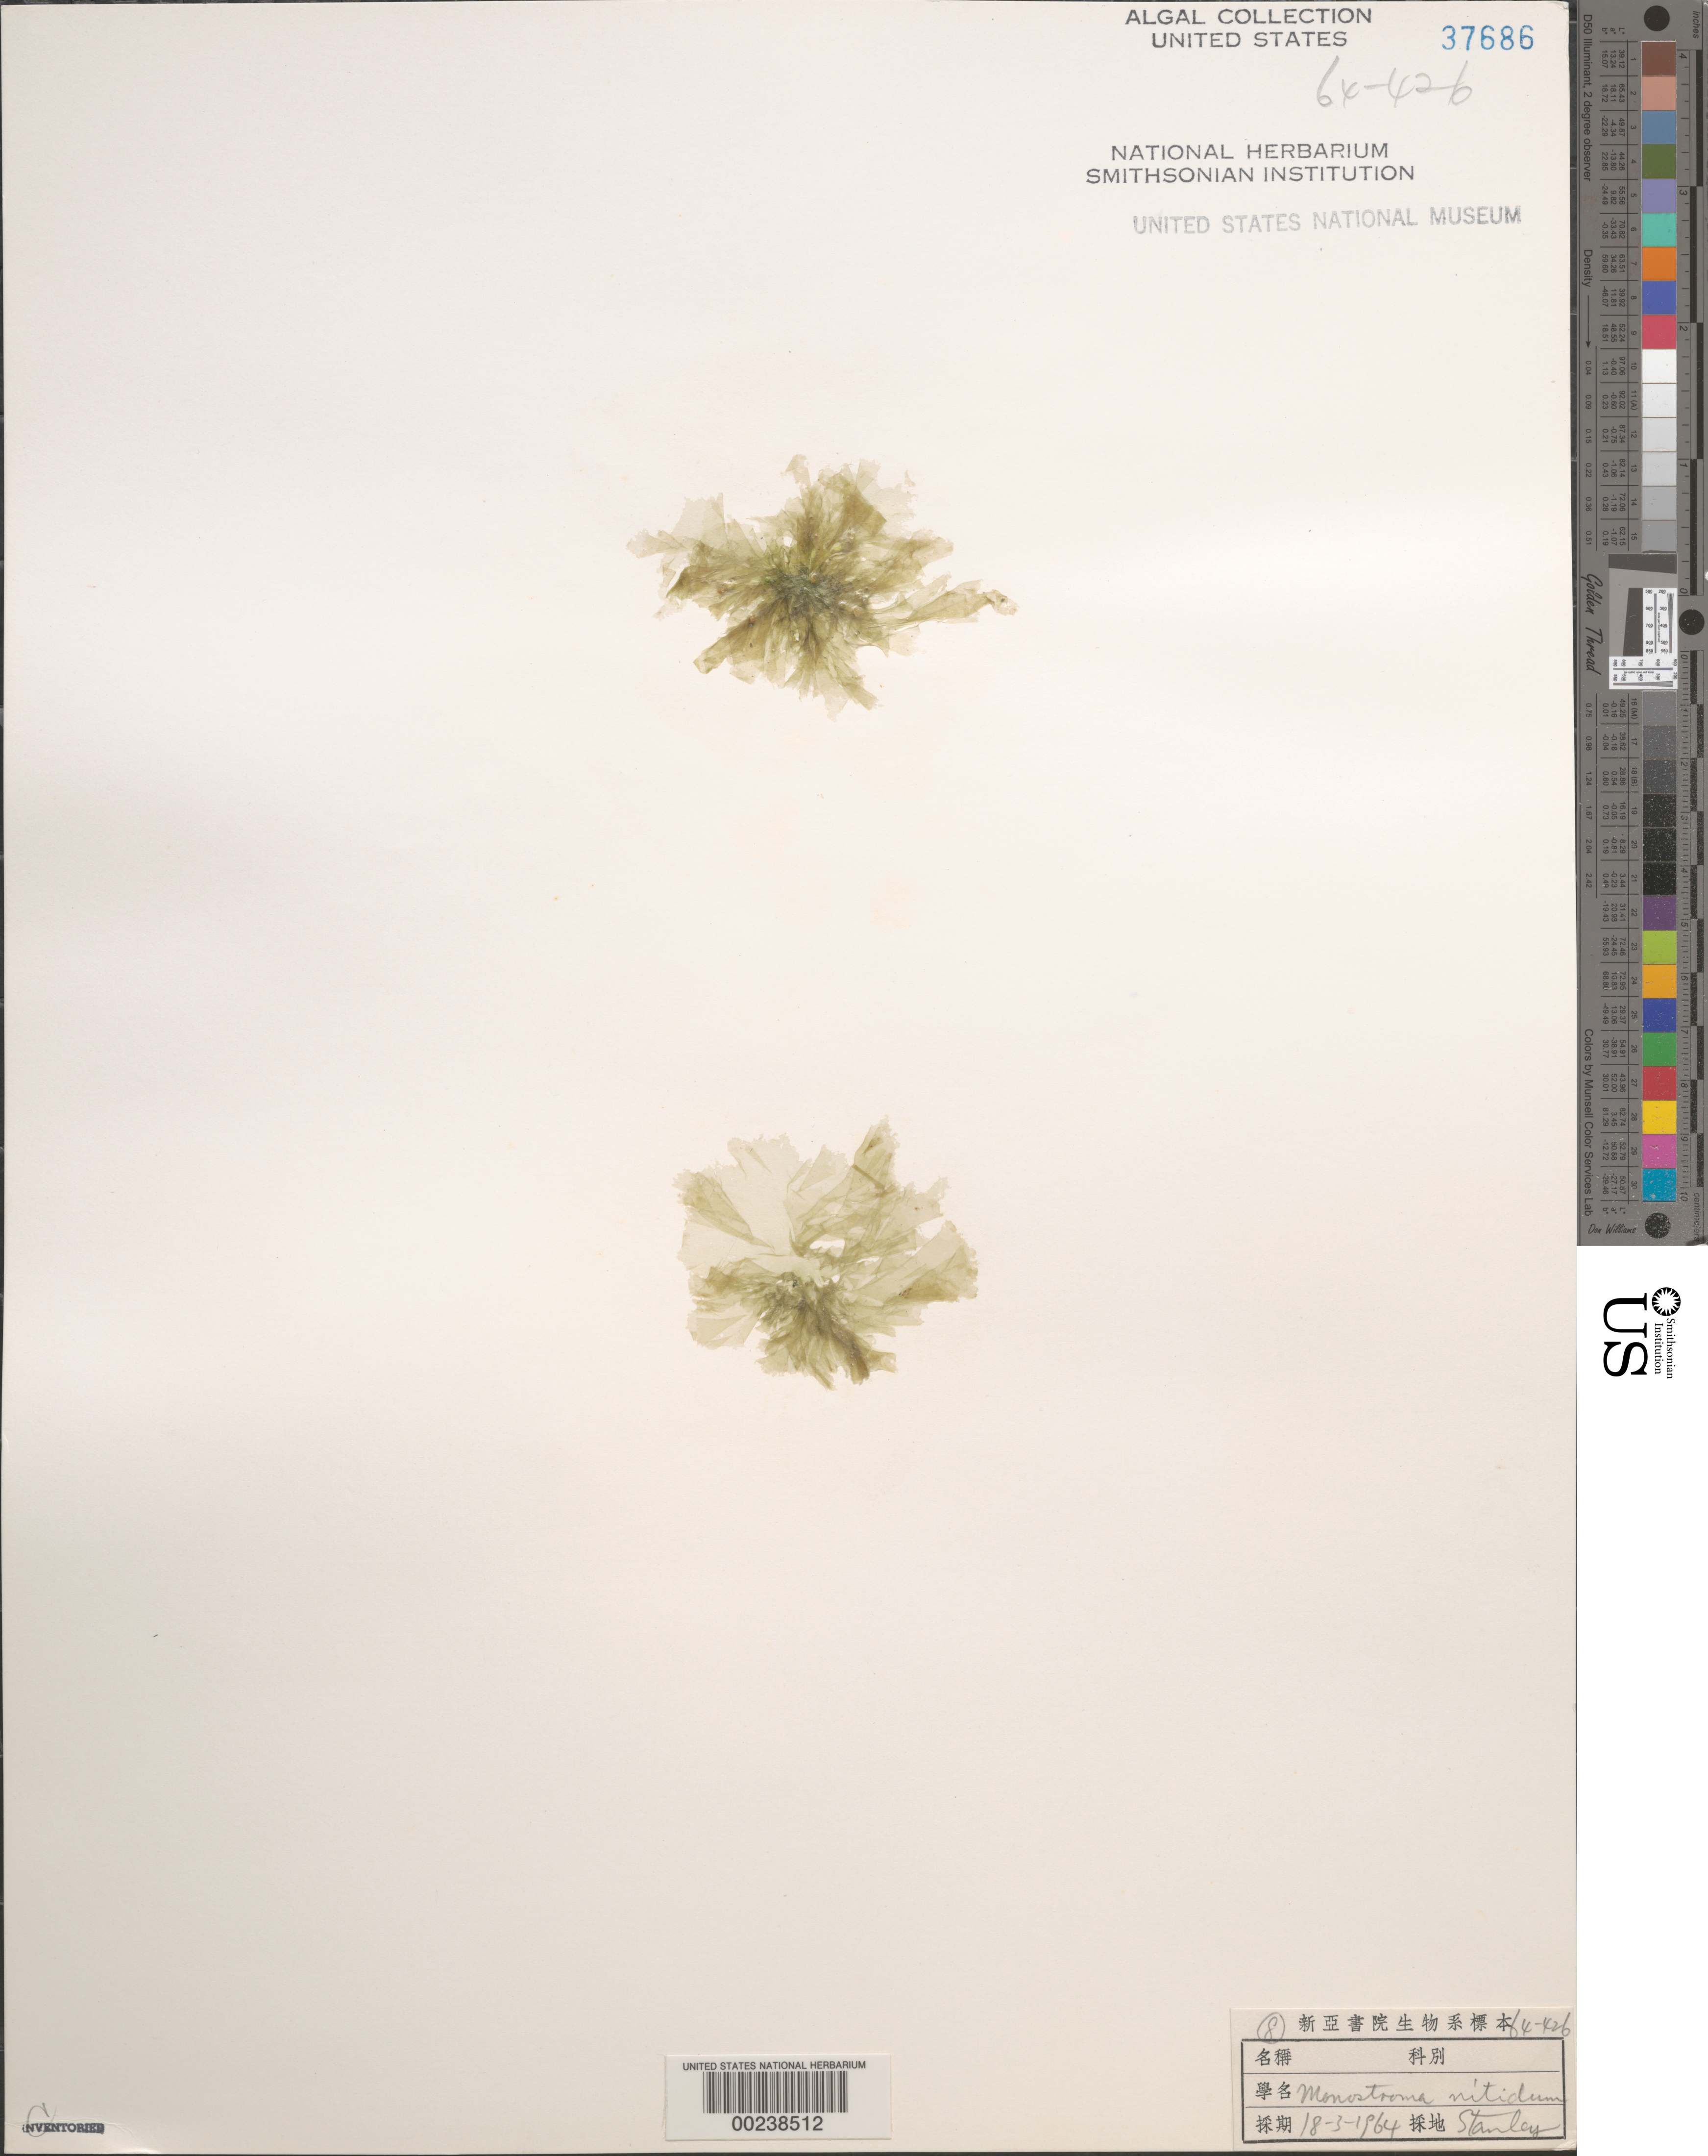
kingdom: Plantae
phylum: Chlorophyta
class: Ulvophyceae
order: Ulvales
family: Monostromataceae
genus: Monostroma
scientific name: Monostroma nitidum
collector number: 64-426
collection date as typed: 18 Mar 1964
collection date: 1964-03-18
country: China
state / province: Hong Kong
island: Hong Kong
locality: Stanley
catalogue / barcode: US 37686